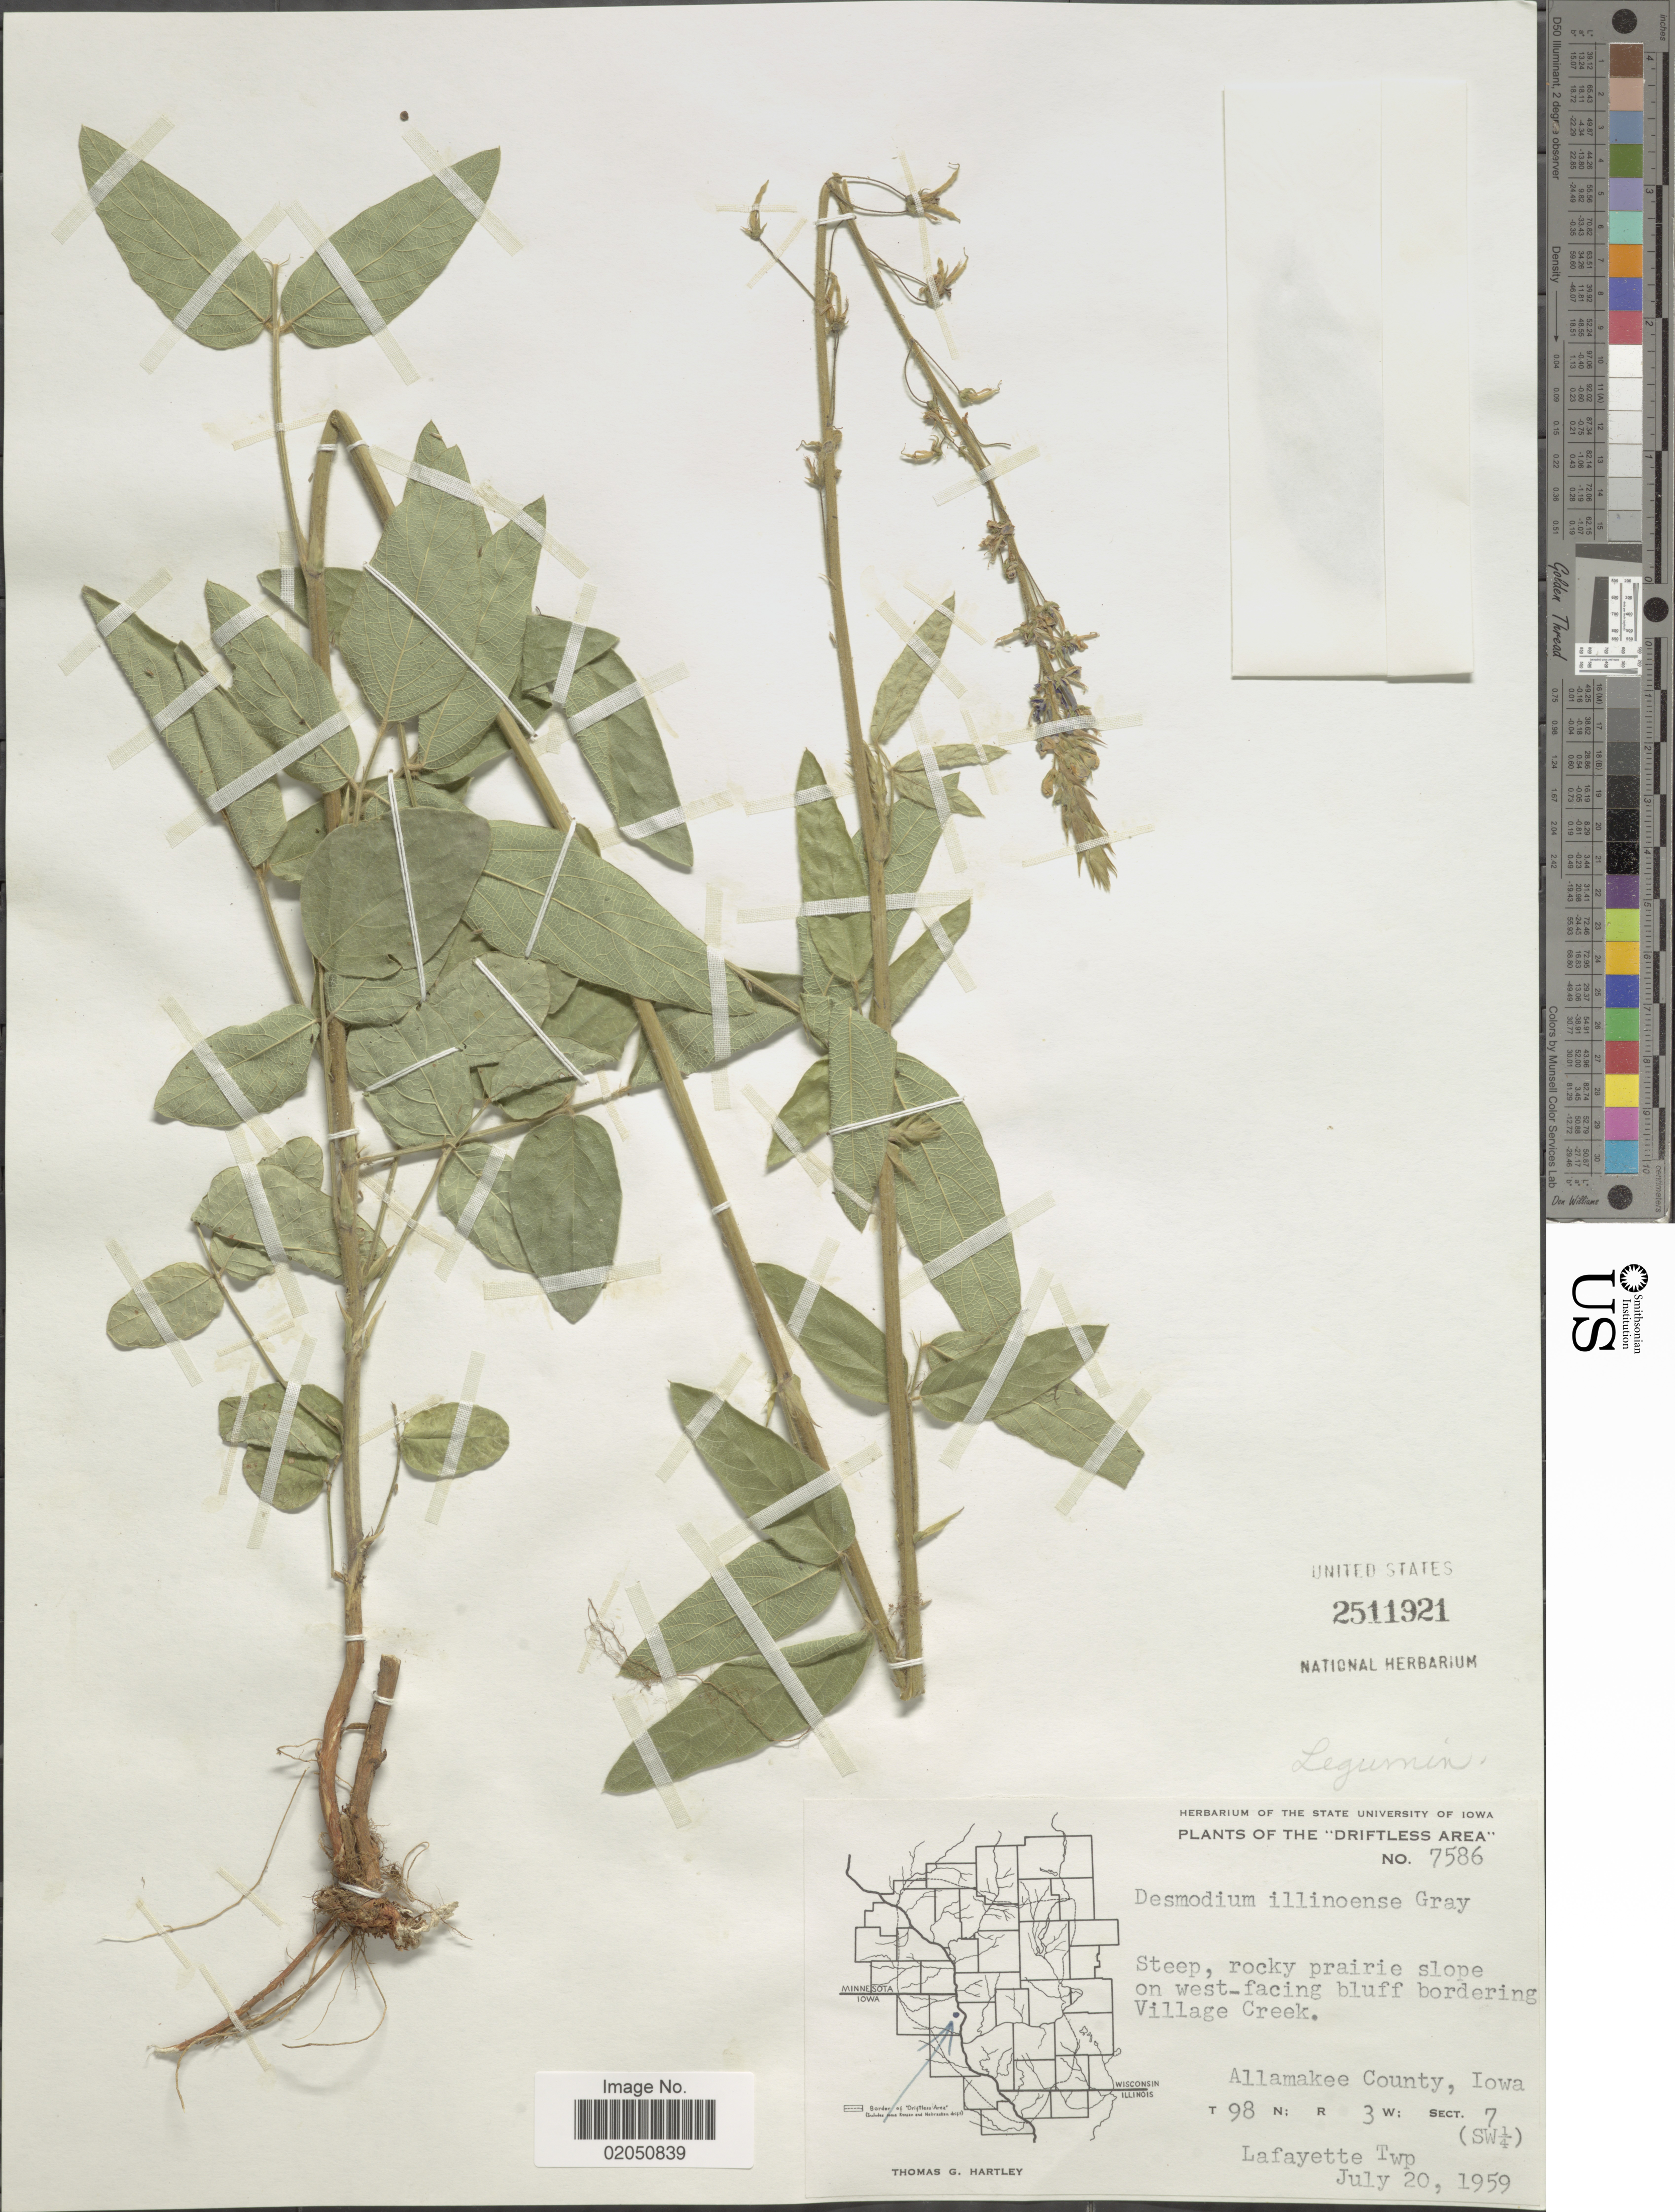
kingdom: Plantae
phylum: Tracheophyta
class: Magnoliopsida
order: Fabales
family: Fabaceae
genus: Desmodium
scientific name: Desmodium illinoense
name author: A. Gray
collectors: T. G. Hartley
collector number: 7586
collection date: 1959-07-20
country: United States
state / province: Iowa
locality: The 'Driftless Area', Steep, rocky prairie slope on west-facing bluff bordering Village Creek. Allamakee County, T 98 N; R 3W; Sect. 7 (SW¼) Lafayette Twp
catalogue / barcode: US 2511921